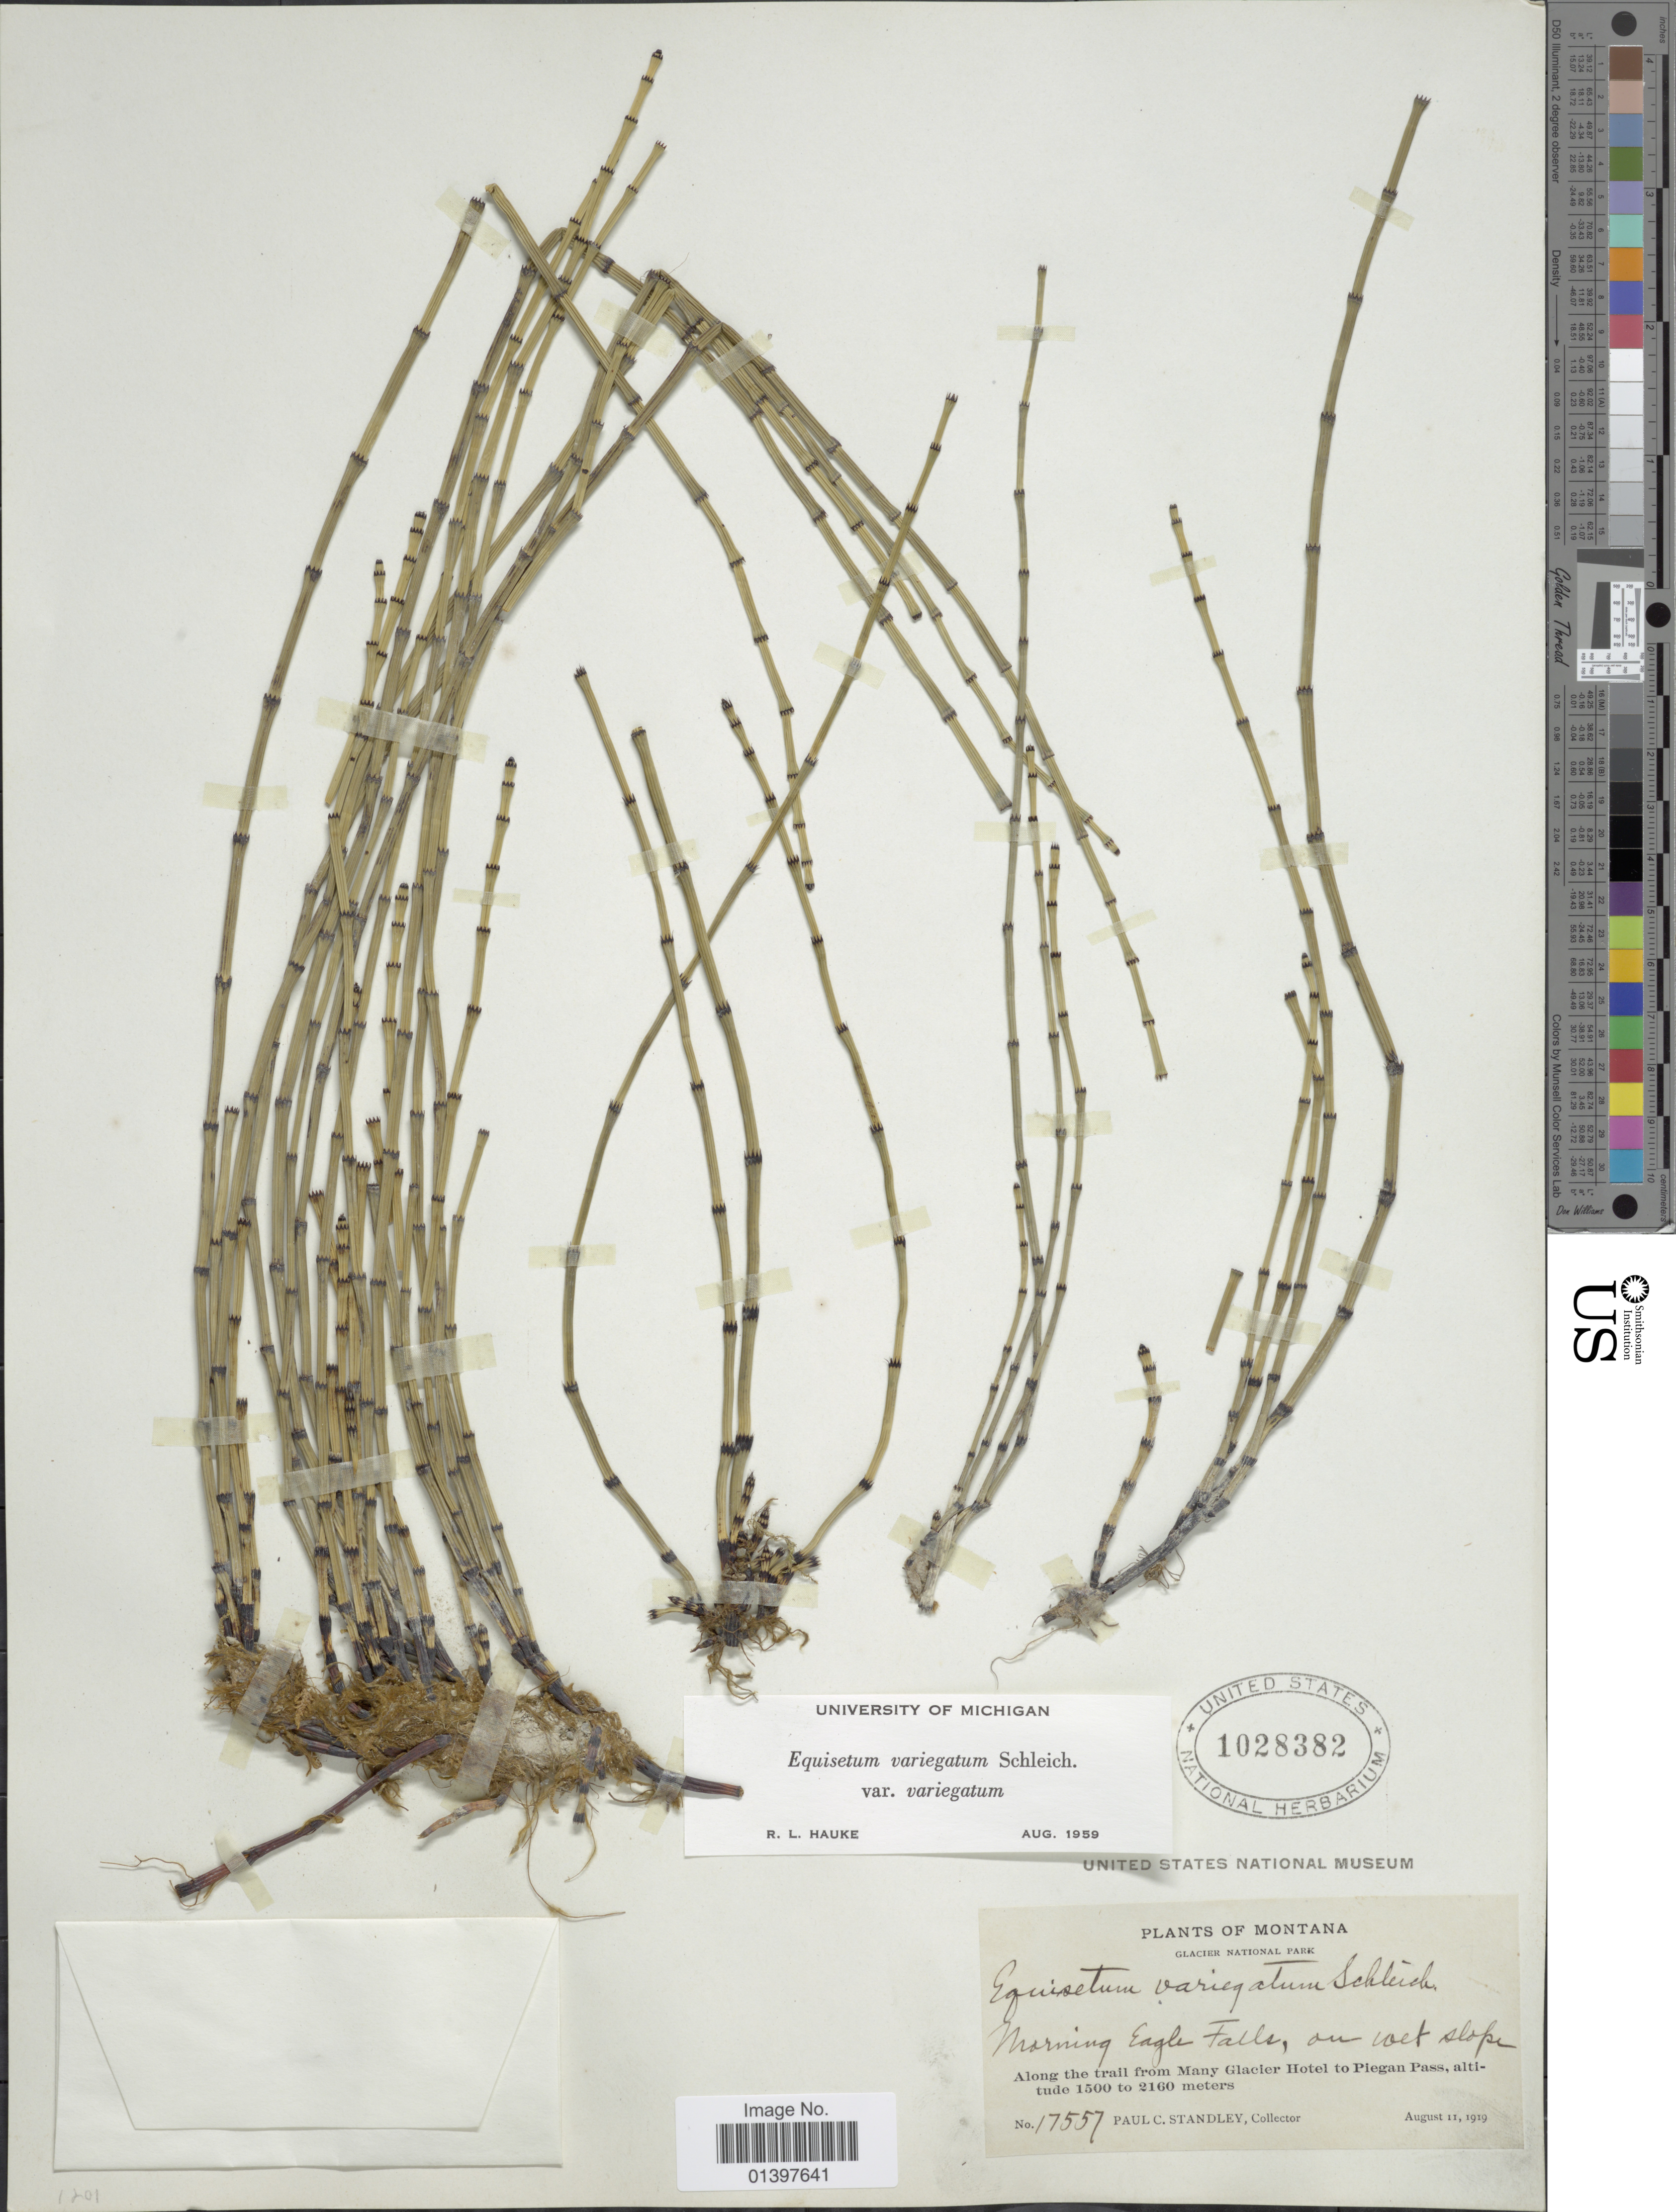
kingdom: Plantae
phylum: Tracheophyta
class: Polypodiopsida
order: Equisetales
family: Equisetaceae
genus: Equisetum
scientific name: Equisetum variegatum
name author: Schleich. ex F. Weber & D. Mohr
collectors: P. C. Standley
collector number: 17557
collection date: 1919-08-11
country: United States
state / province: Montana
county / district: Glacier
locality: Glacier National Park, Morning Eagle Falls, on wet slope, along trail from Many Glacier Hotel to Piegan Pass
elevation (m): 1500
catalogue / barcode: US 1028382